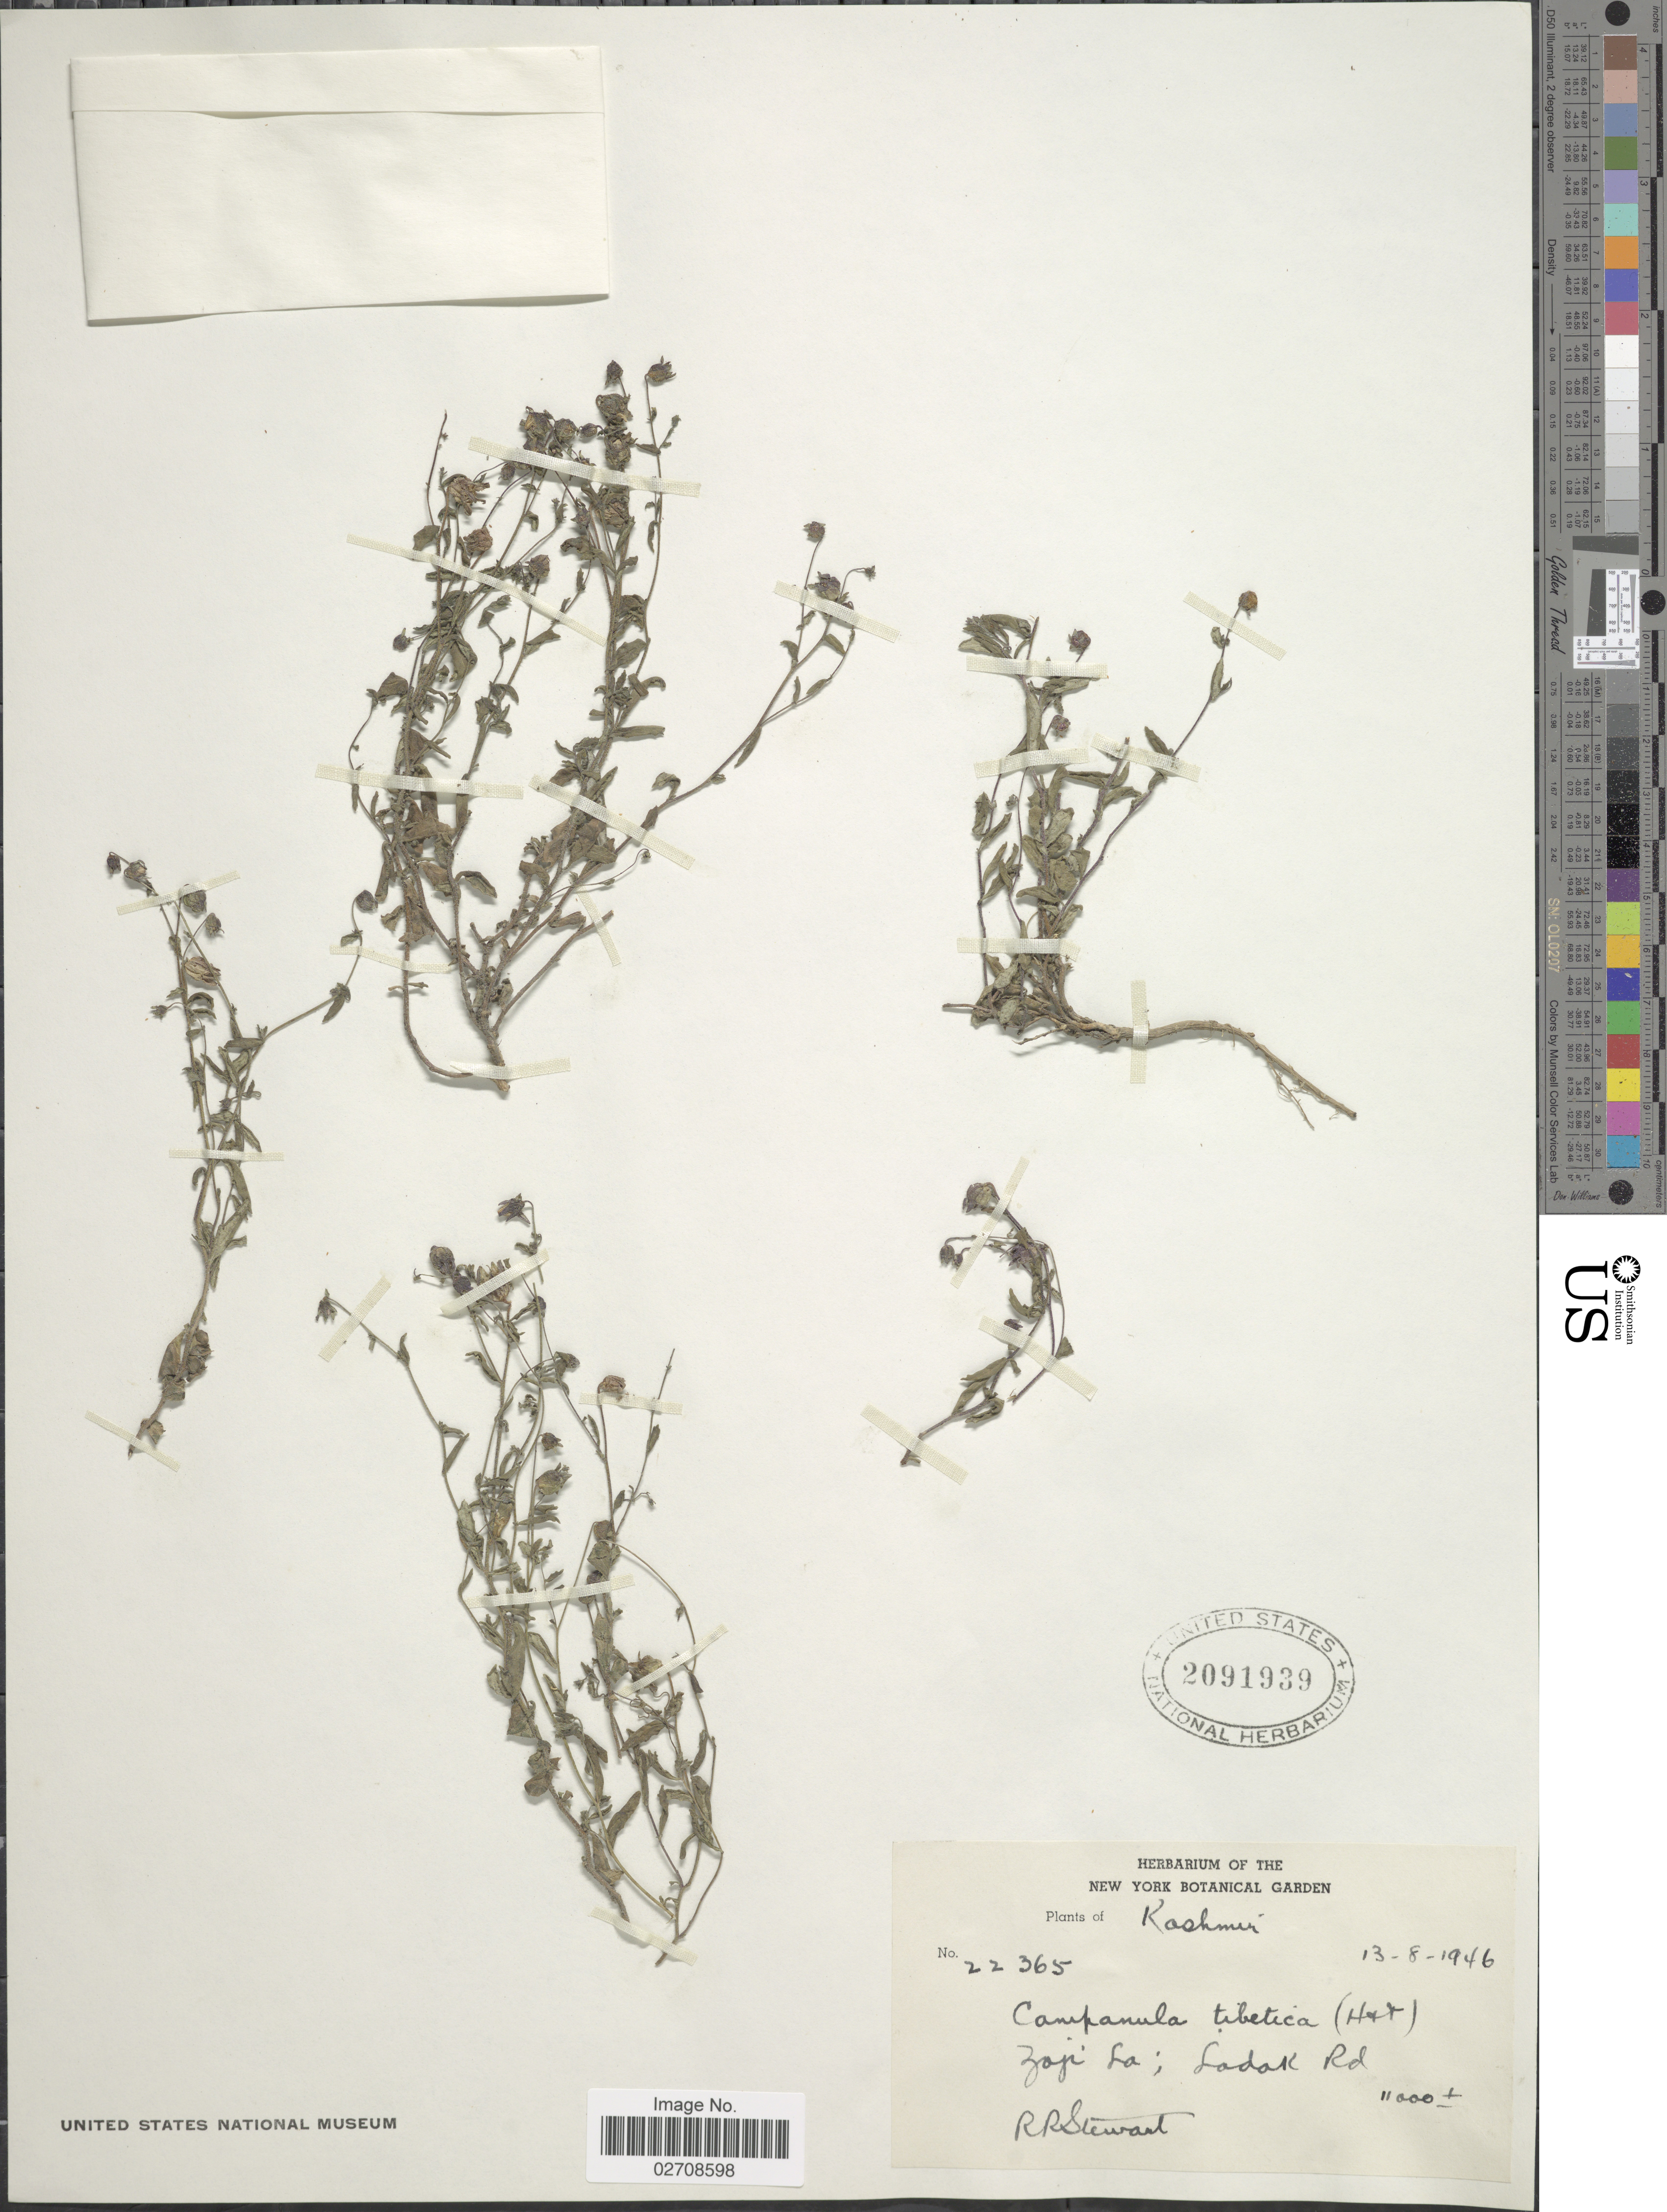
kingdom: Plantae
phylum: Tracheophyta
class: Magnoliopsida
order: Asterales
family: Campanulaceae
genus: Campanula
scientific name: Campanula pallida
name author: Wall.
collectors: R. R. Stewart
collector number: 22365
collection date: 1946-08-13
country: India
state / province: Ladakh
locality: Kashmir, Zoji La; Ladak Rd.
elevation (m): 3353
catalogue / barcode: US 2091939